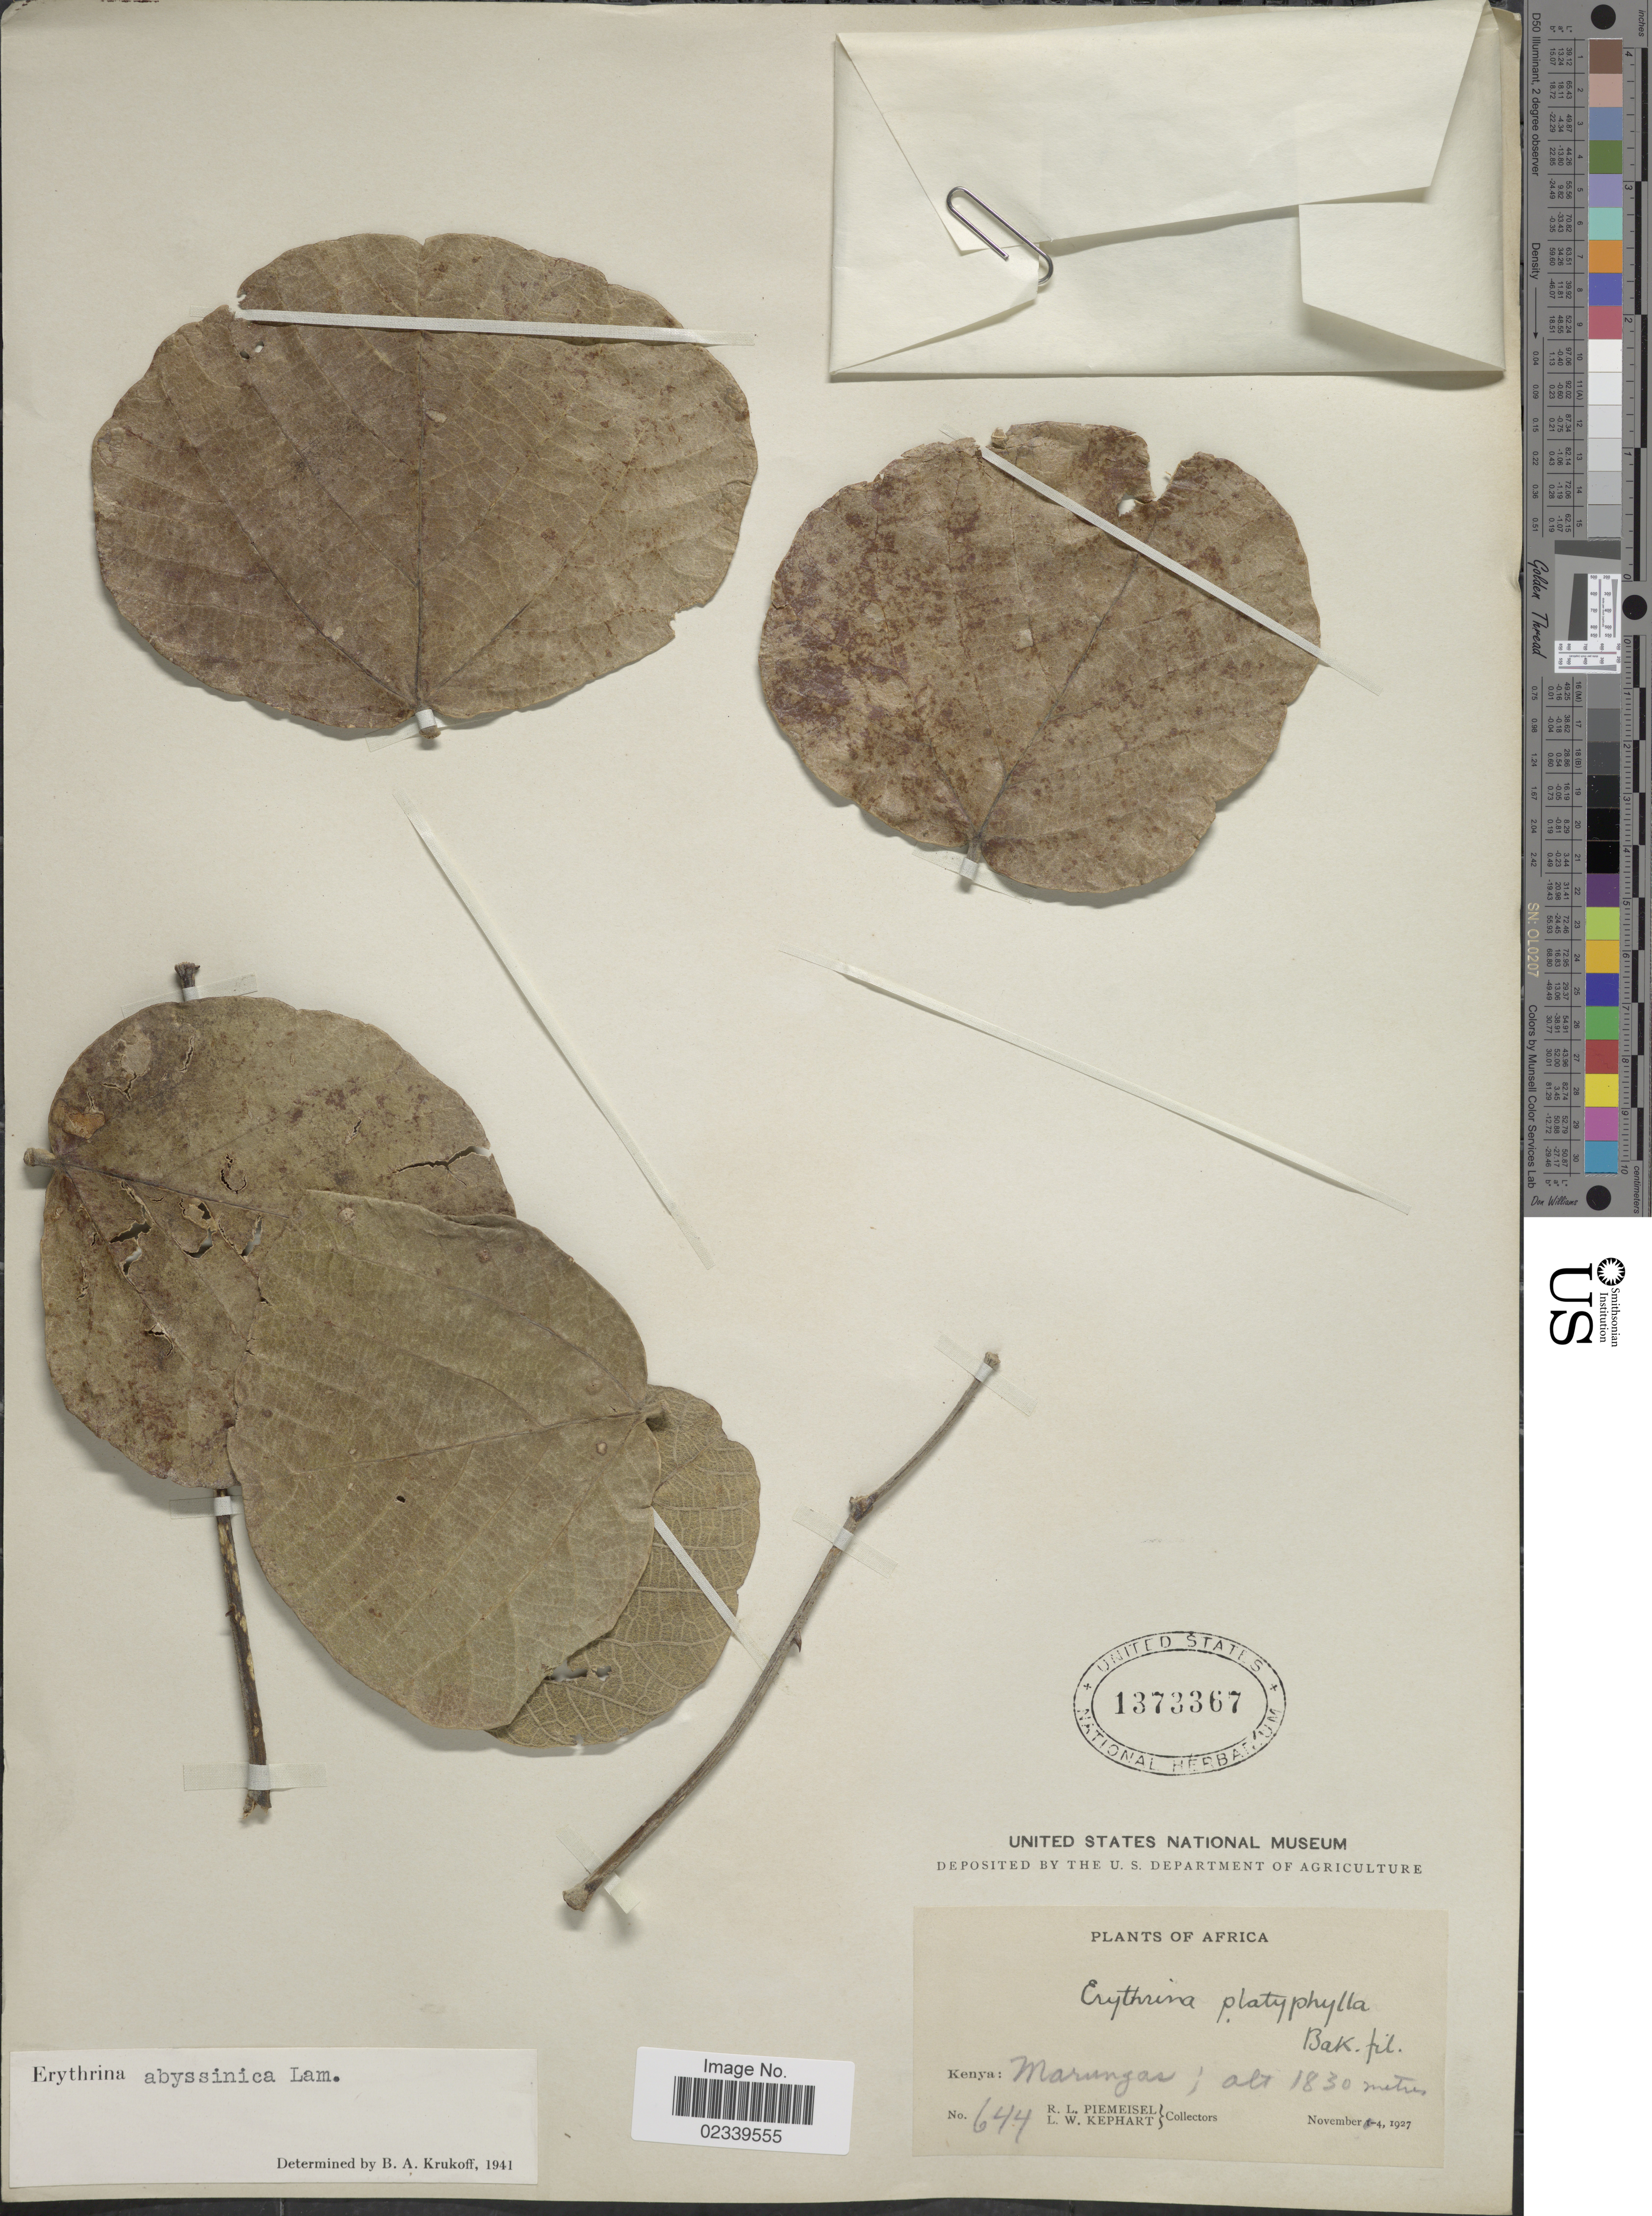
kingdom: Plantae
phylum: Tracheophyta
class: Magnoliopsida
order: Fabales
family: Fabaceae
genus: Erythrina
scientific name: Erythrina abyssinica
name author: Lam.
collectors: R. L. Piemeisel & L. W. Kephart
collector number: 644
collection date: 1927-11-04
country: Kenya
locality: Kenya: Marungas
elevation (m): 1830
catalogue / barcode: US 1373367